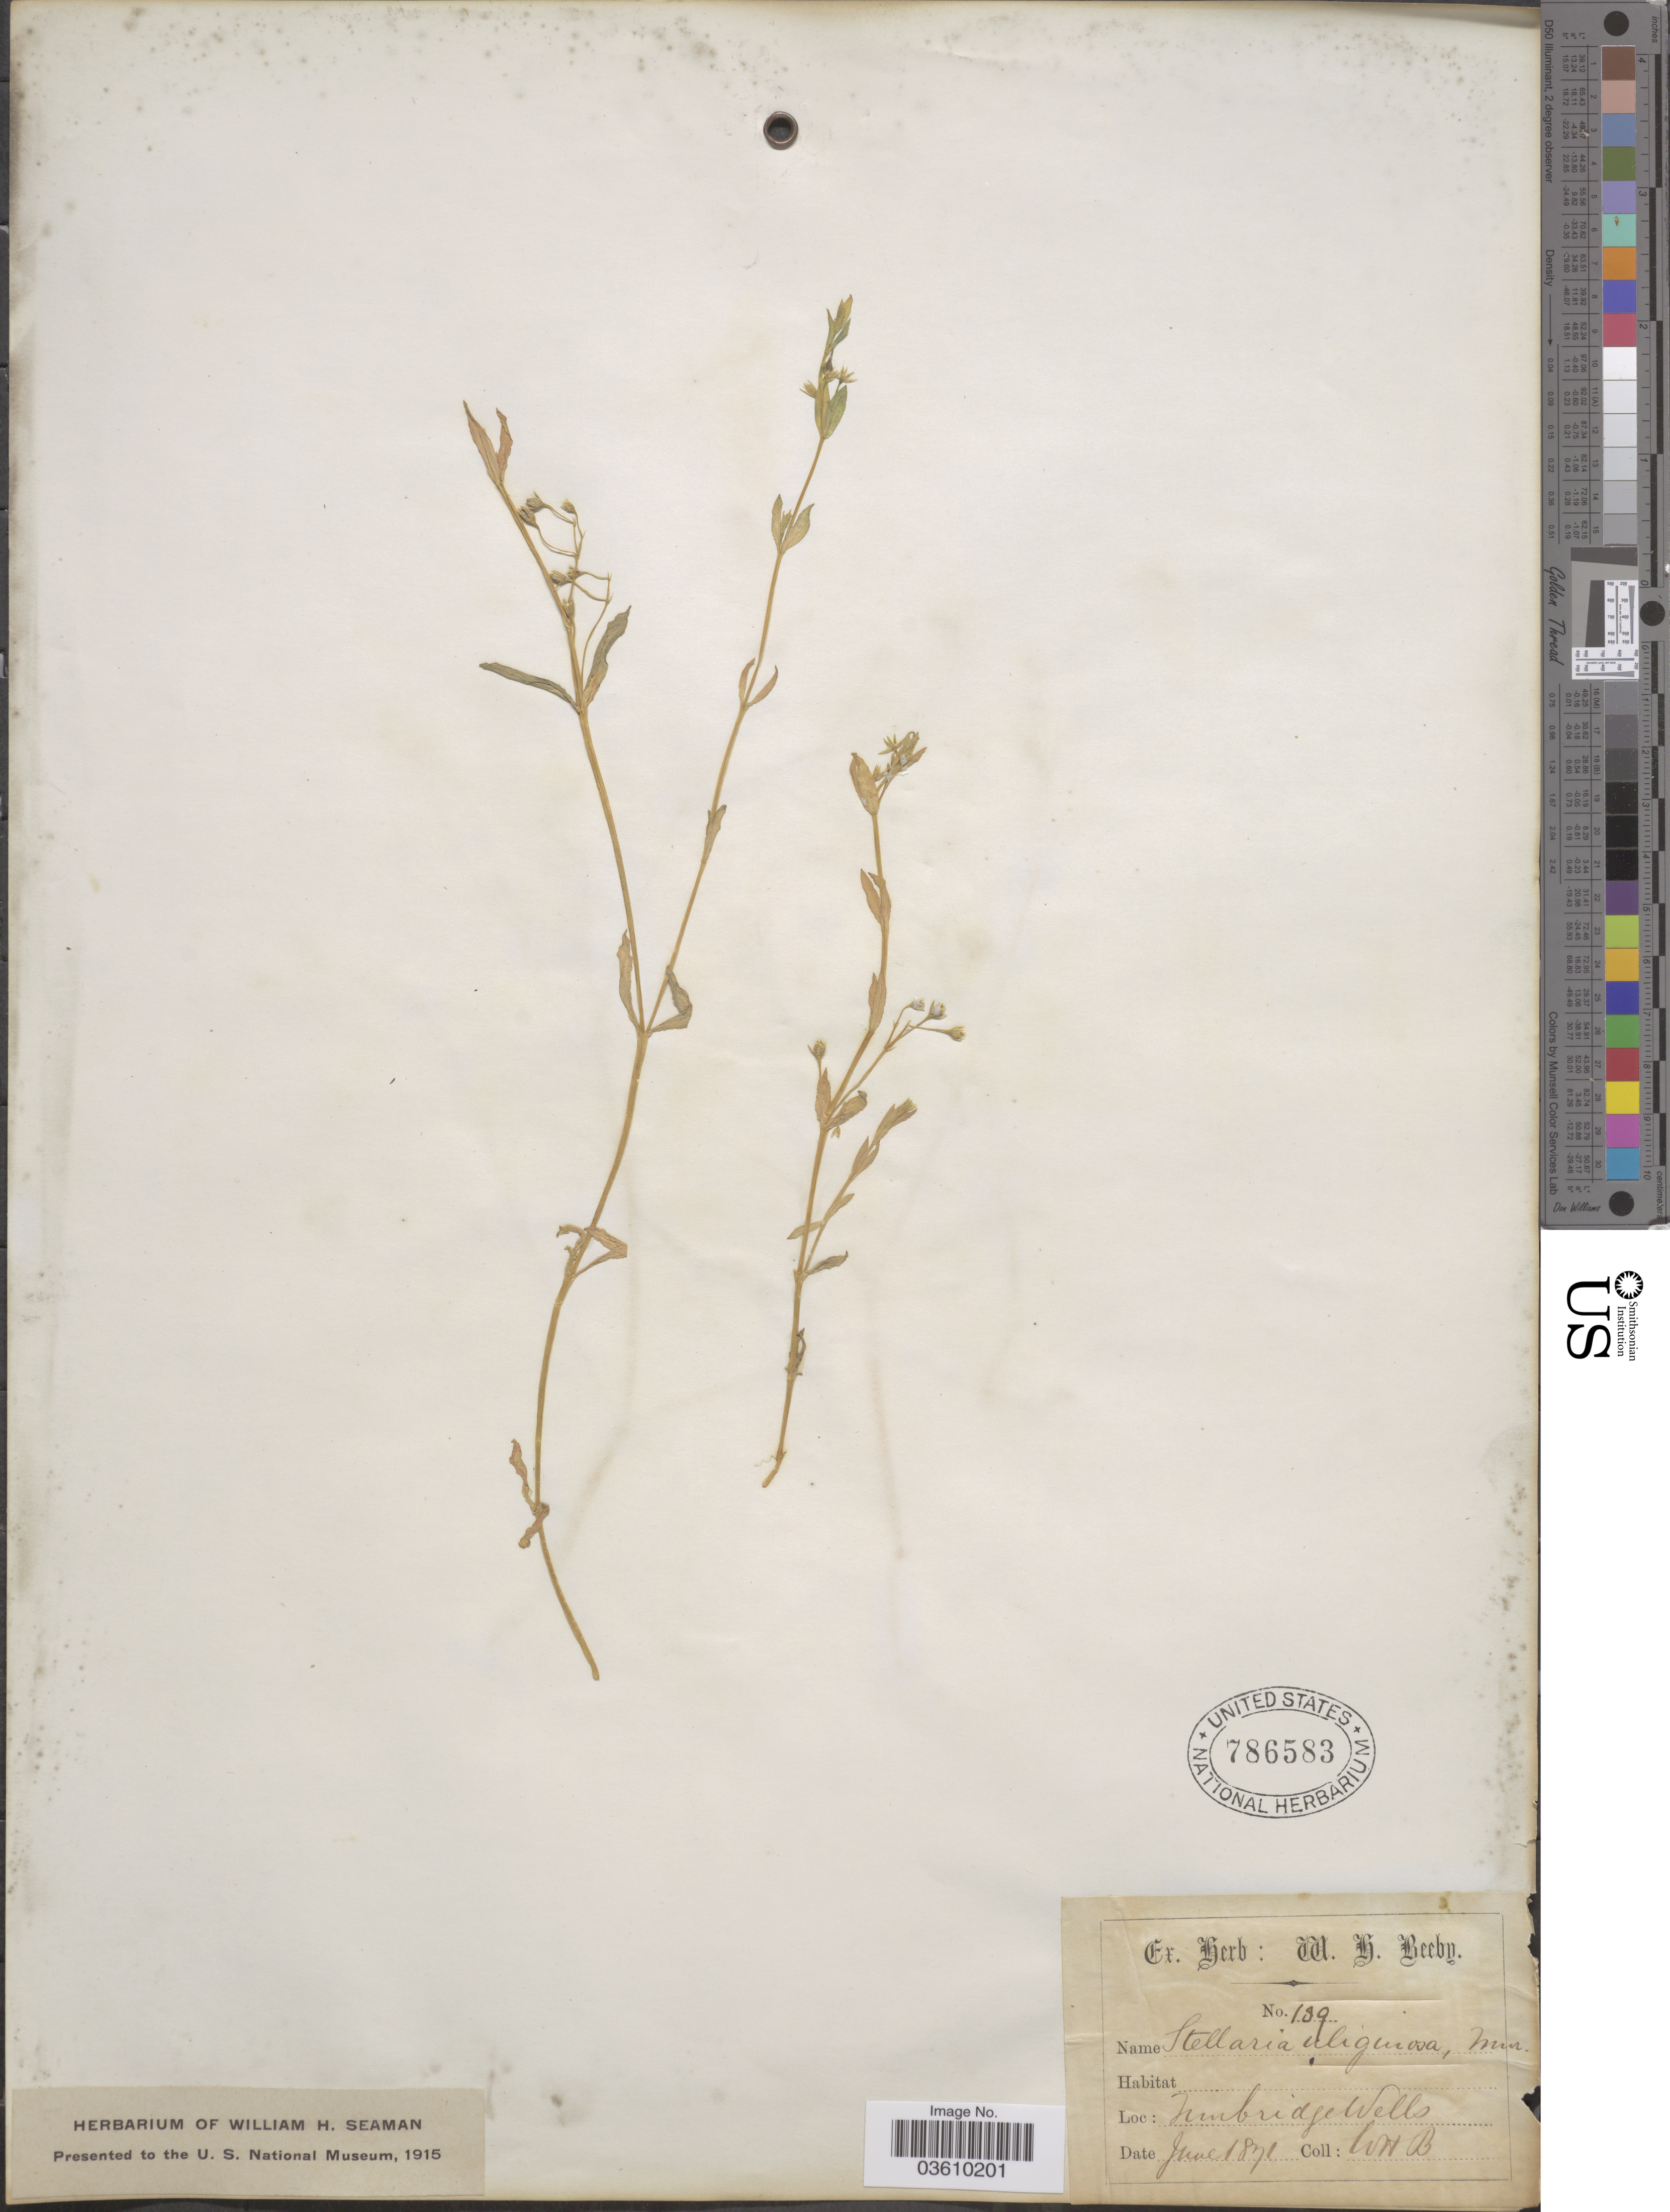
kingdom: Plantae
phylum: Tracheophyta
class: Magnoliopsida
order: Caryophyllales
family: Caryophyllaceae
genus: Stellaria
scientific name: Stellaria stricta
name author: Richardson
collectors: W. Beeby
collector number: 189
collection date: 1871-06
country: United Kingdom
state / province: England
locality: Tunbridge Wells.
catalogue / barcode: US 786583